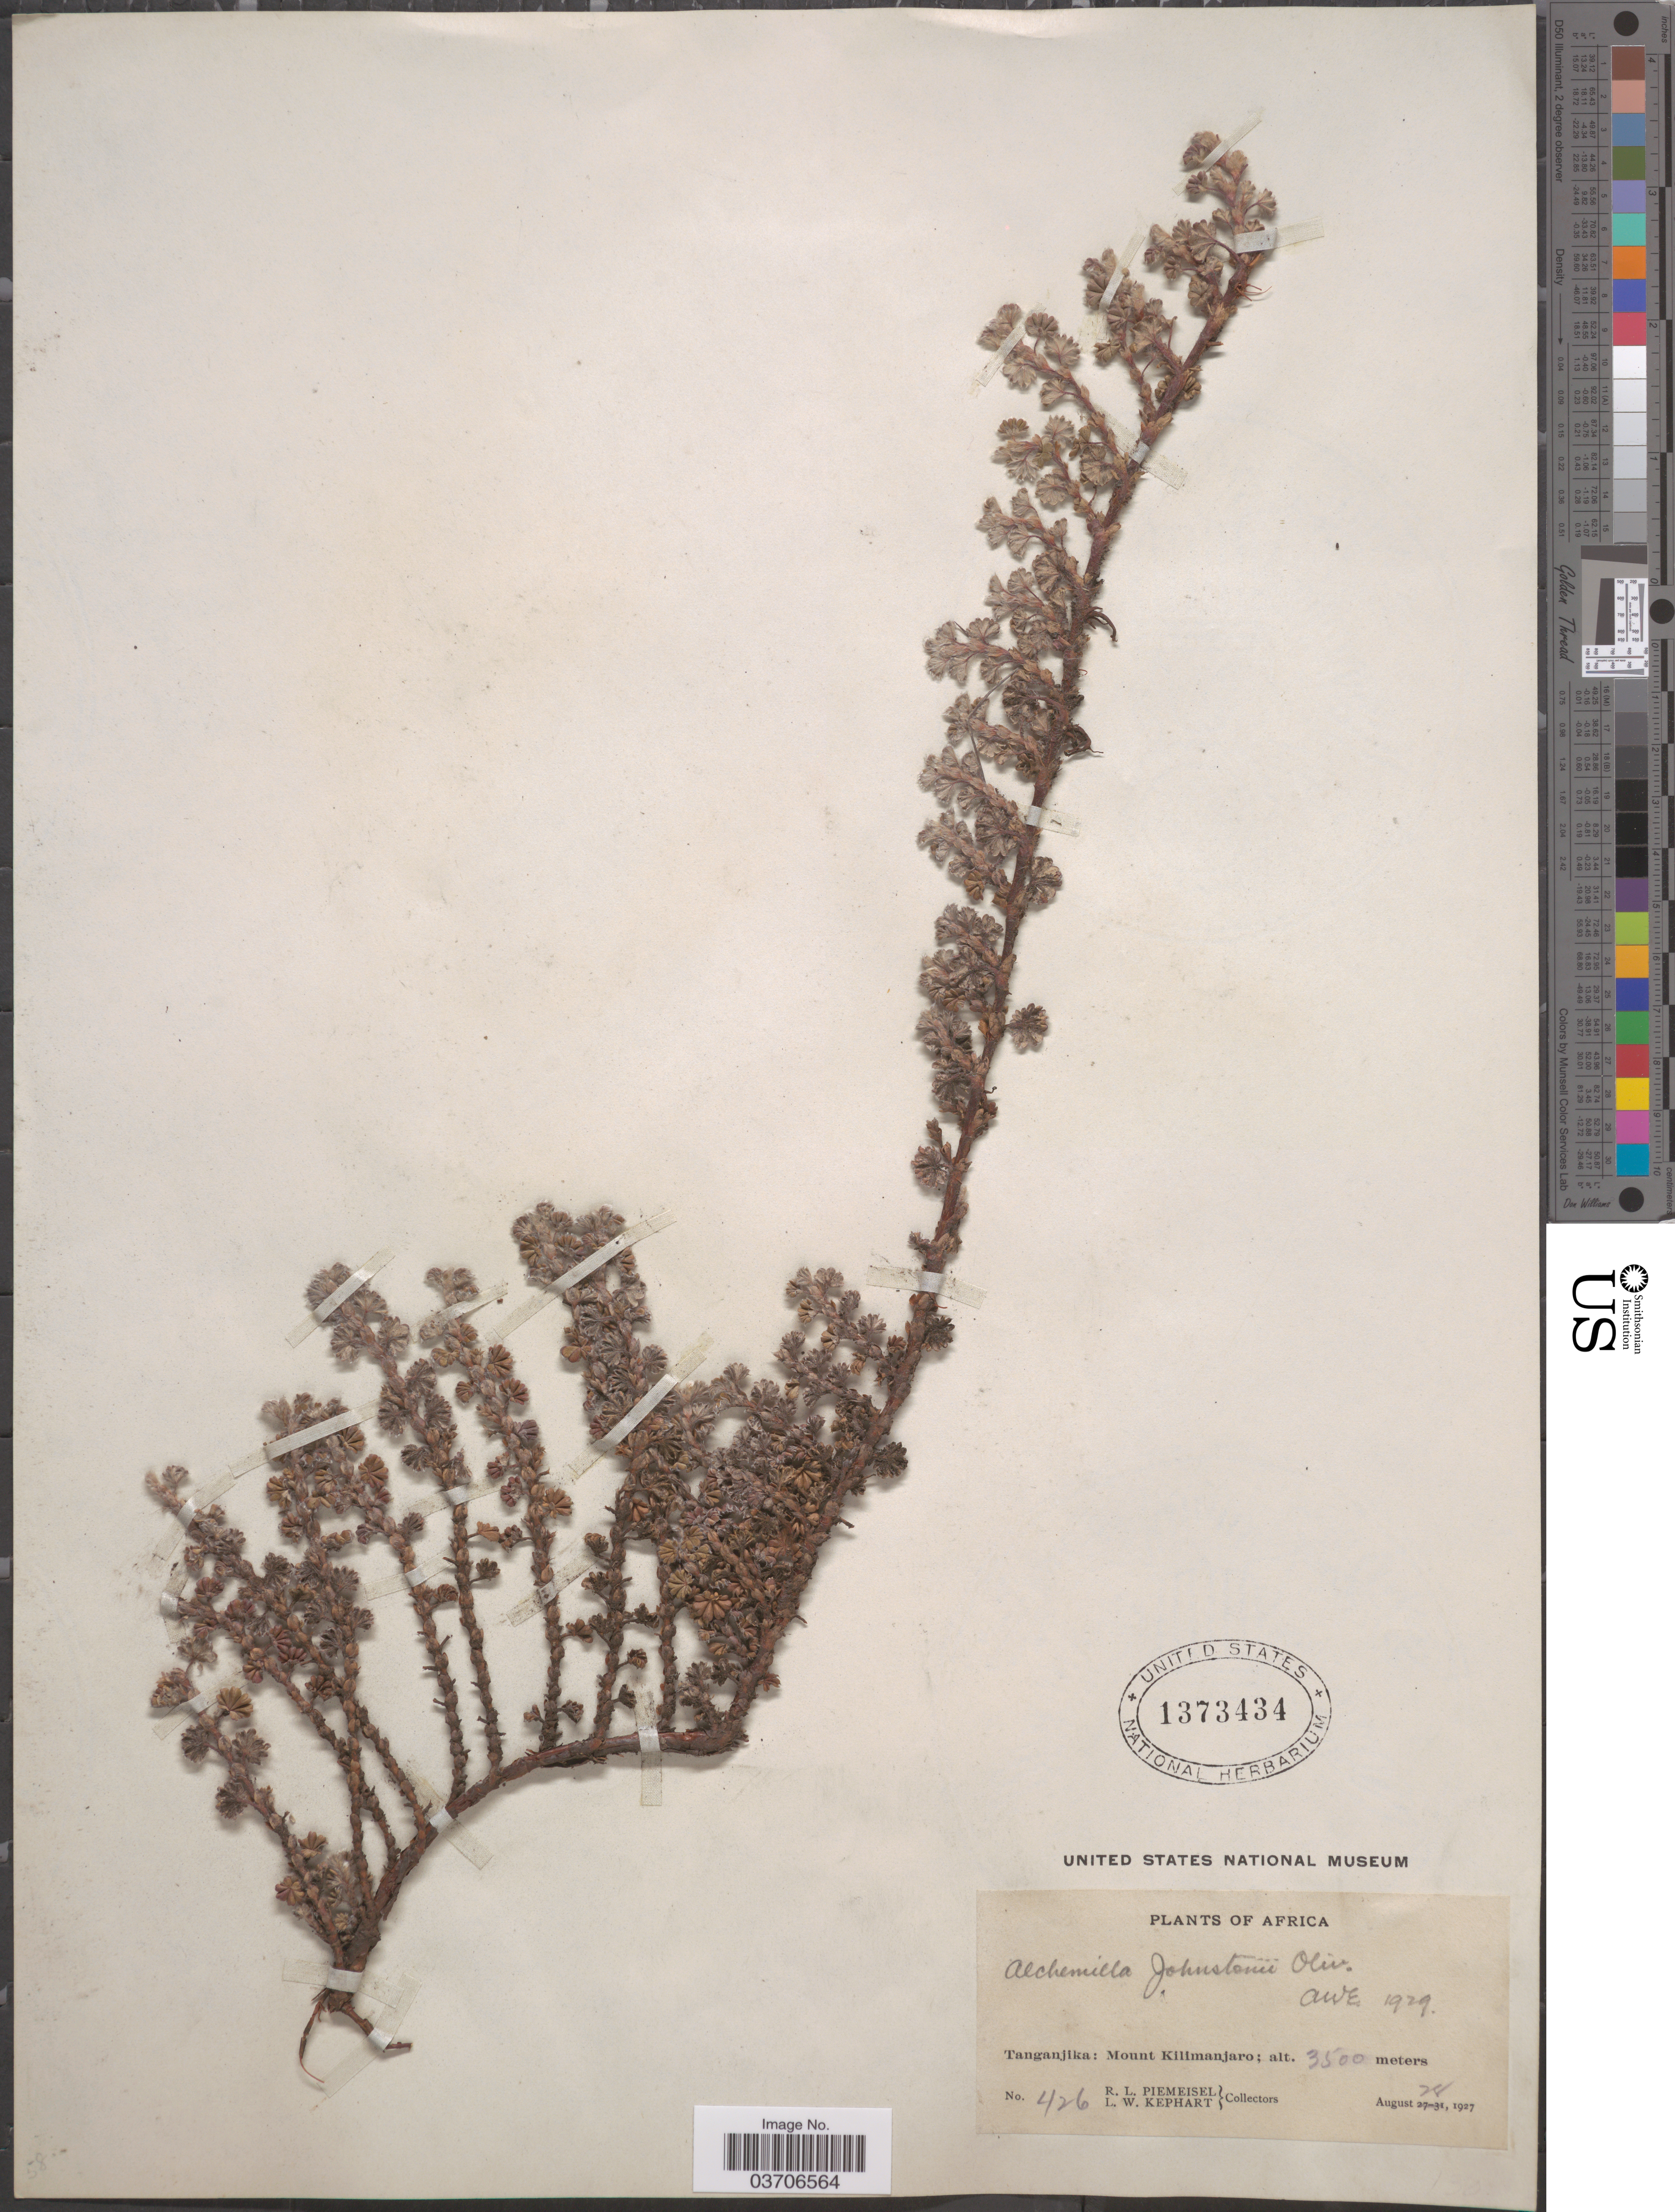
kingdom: Plantae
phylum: Tracheophyta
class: Magnoliopsida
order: Rosales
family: Rosaceae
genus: Alchemilla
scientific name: Alchemilla johnstonii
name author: Oliv.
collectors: R. L. Piemeisel & L. W. Kephart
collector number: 426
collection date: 1927-08-28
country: Tanzania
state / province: Kilimanjaro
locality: Tanganjika: Mount Kilimanjaro.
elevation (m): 3500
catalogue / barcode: US 1373434